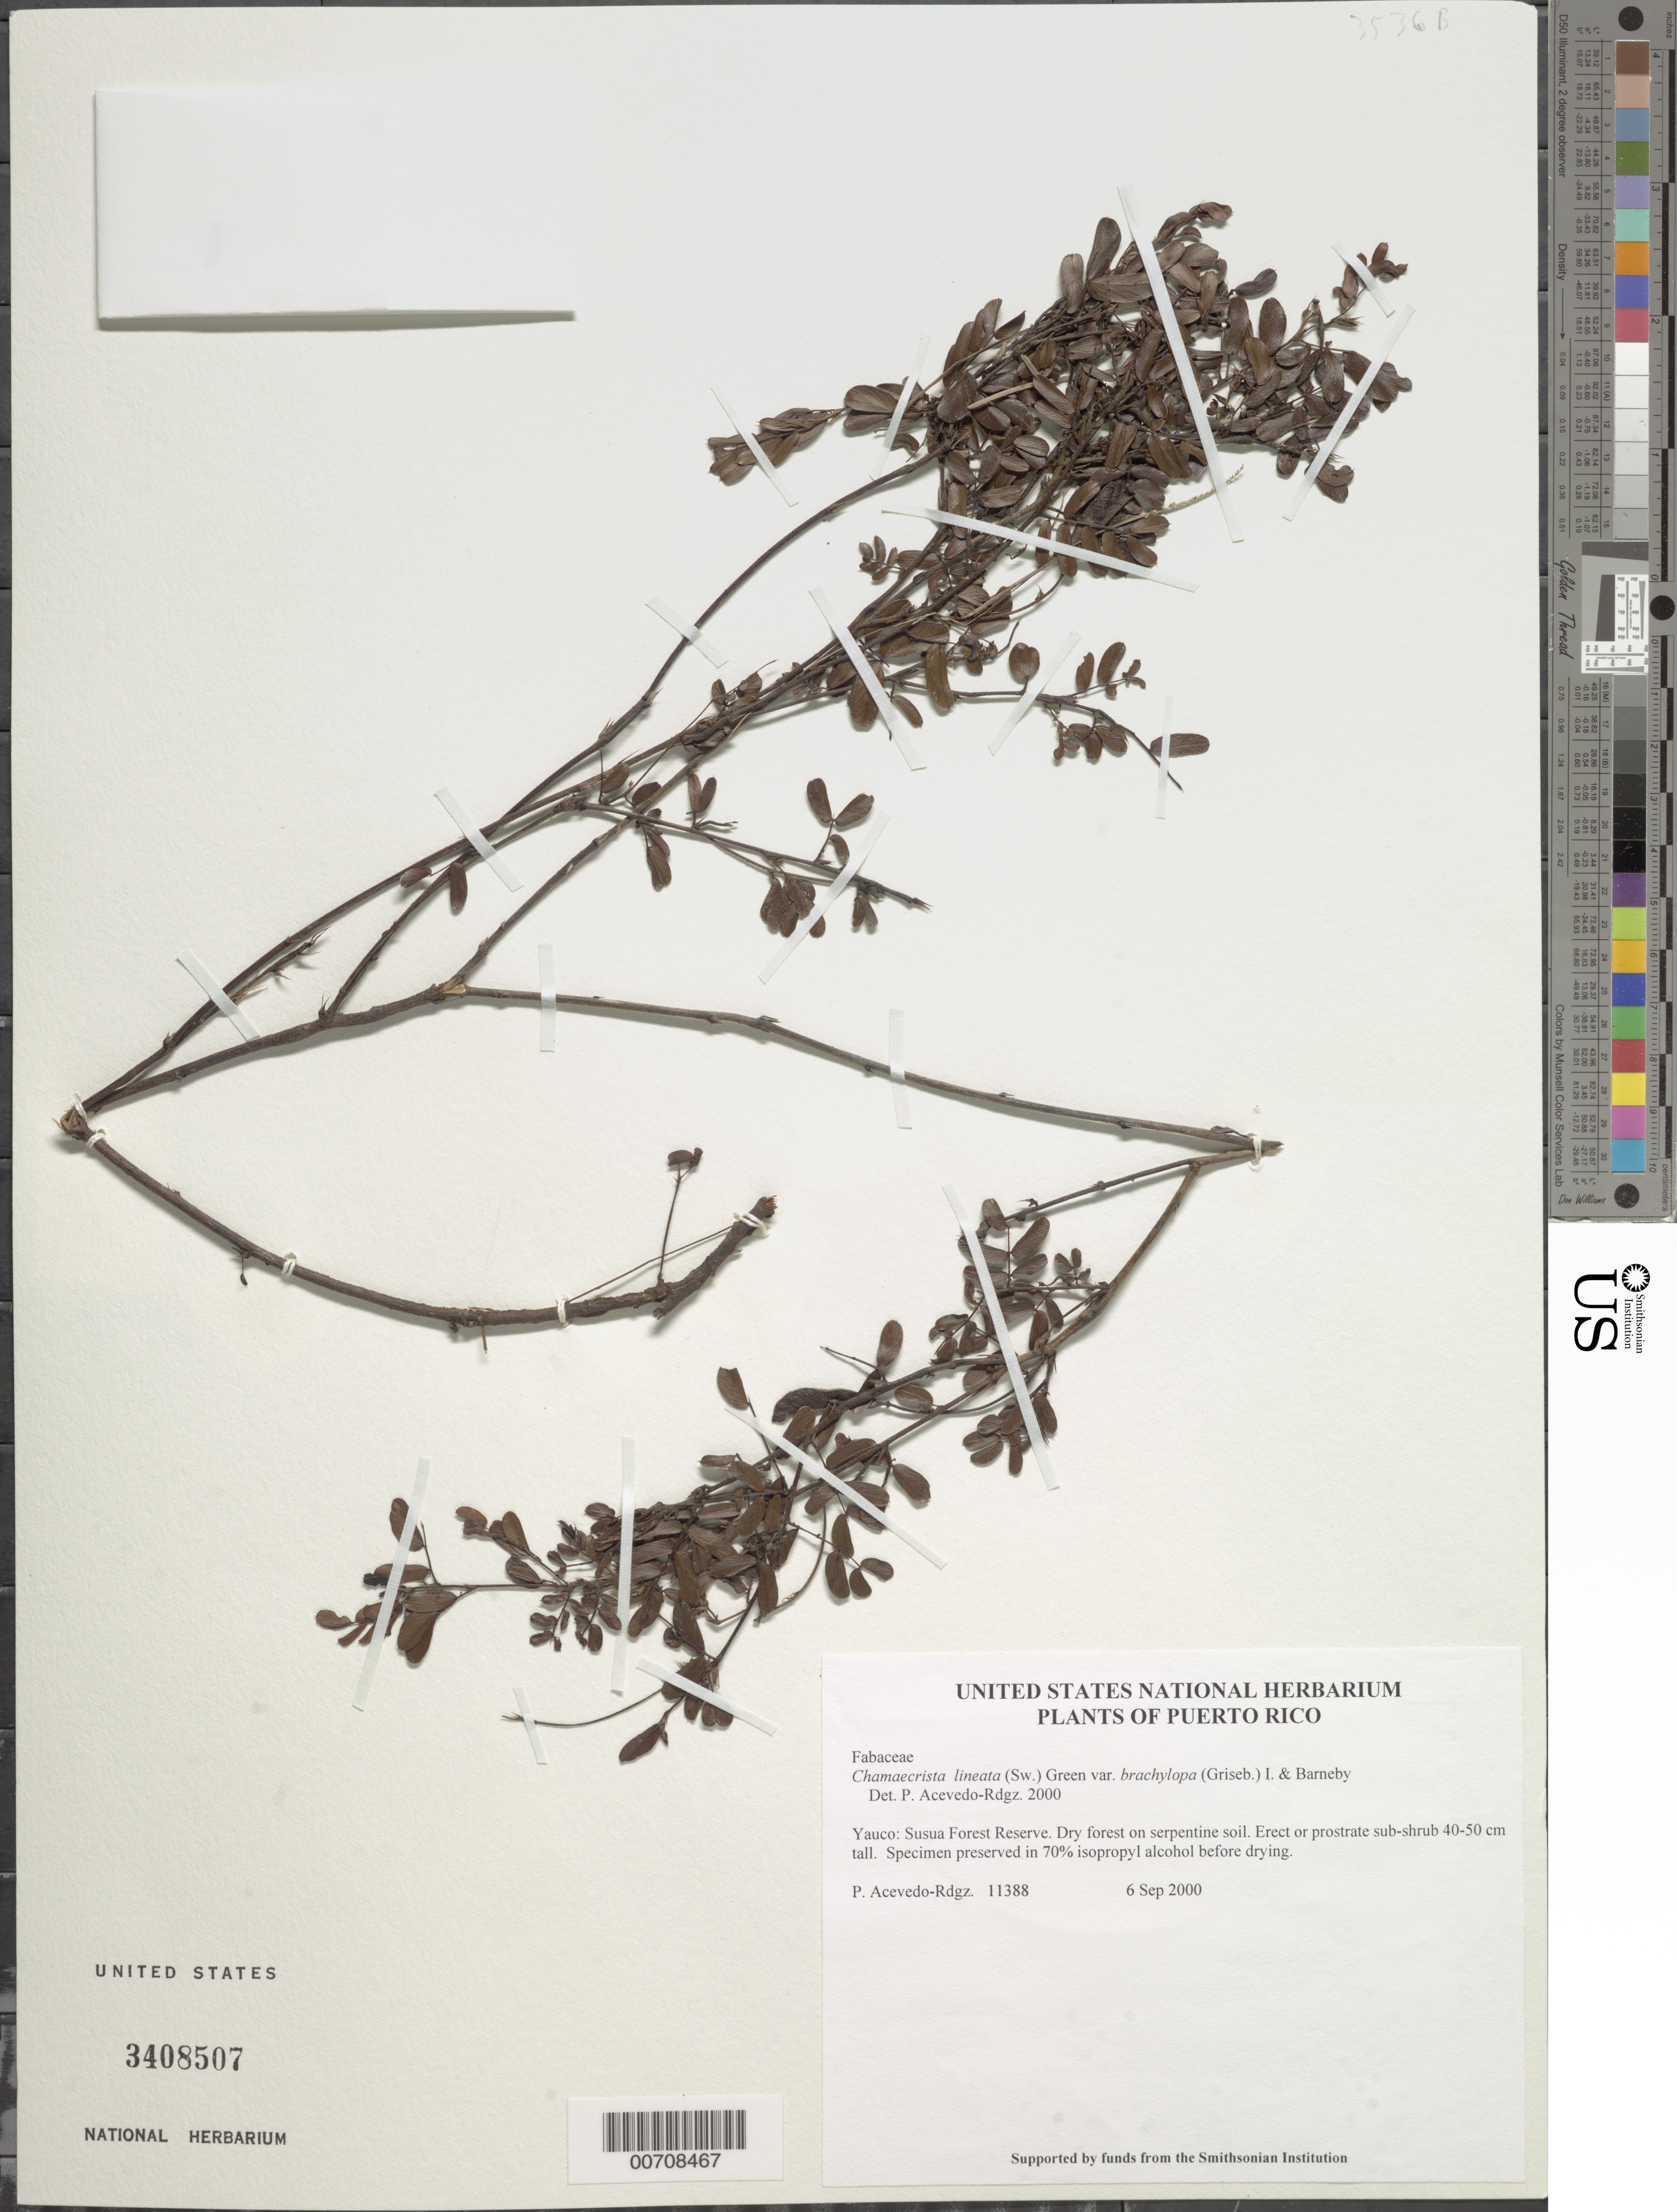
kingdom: Plantae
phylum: Tracheophyta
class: Magnoliopsida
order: Fabales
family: Fabaceae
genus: Chamaecrista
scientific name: Chamaecrista lineata var. brachyloba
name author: (Griseb.) H.S. Irwin & Barneby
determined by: Acevedo-Rodríguez, P., (BOT), Smithsonian Institution - National Museum of Natural History (UNITED STATES)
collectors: P. Acevedo-Rodr.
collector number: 11388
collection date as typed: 06 Sep 2000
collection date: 2000-09-06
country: Puerto Rico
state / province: Yauco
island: Puerto Rico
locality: Yauco: Susua Forest Reserve.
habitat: Dry forest on serpentine soil.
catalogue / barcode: US 3408507